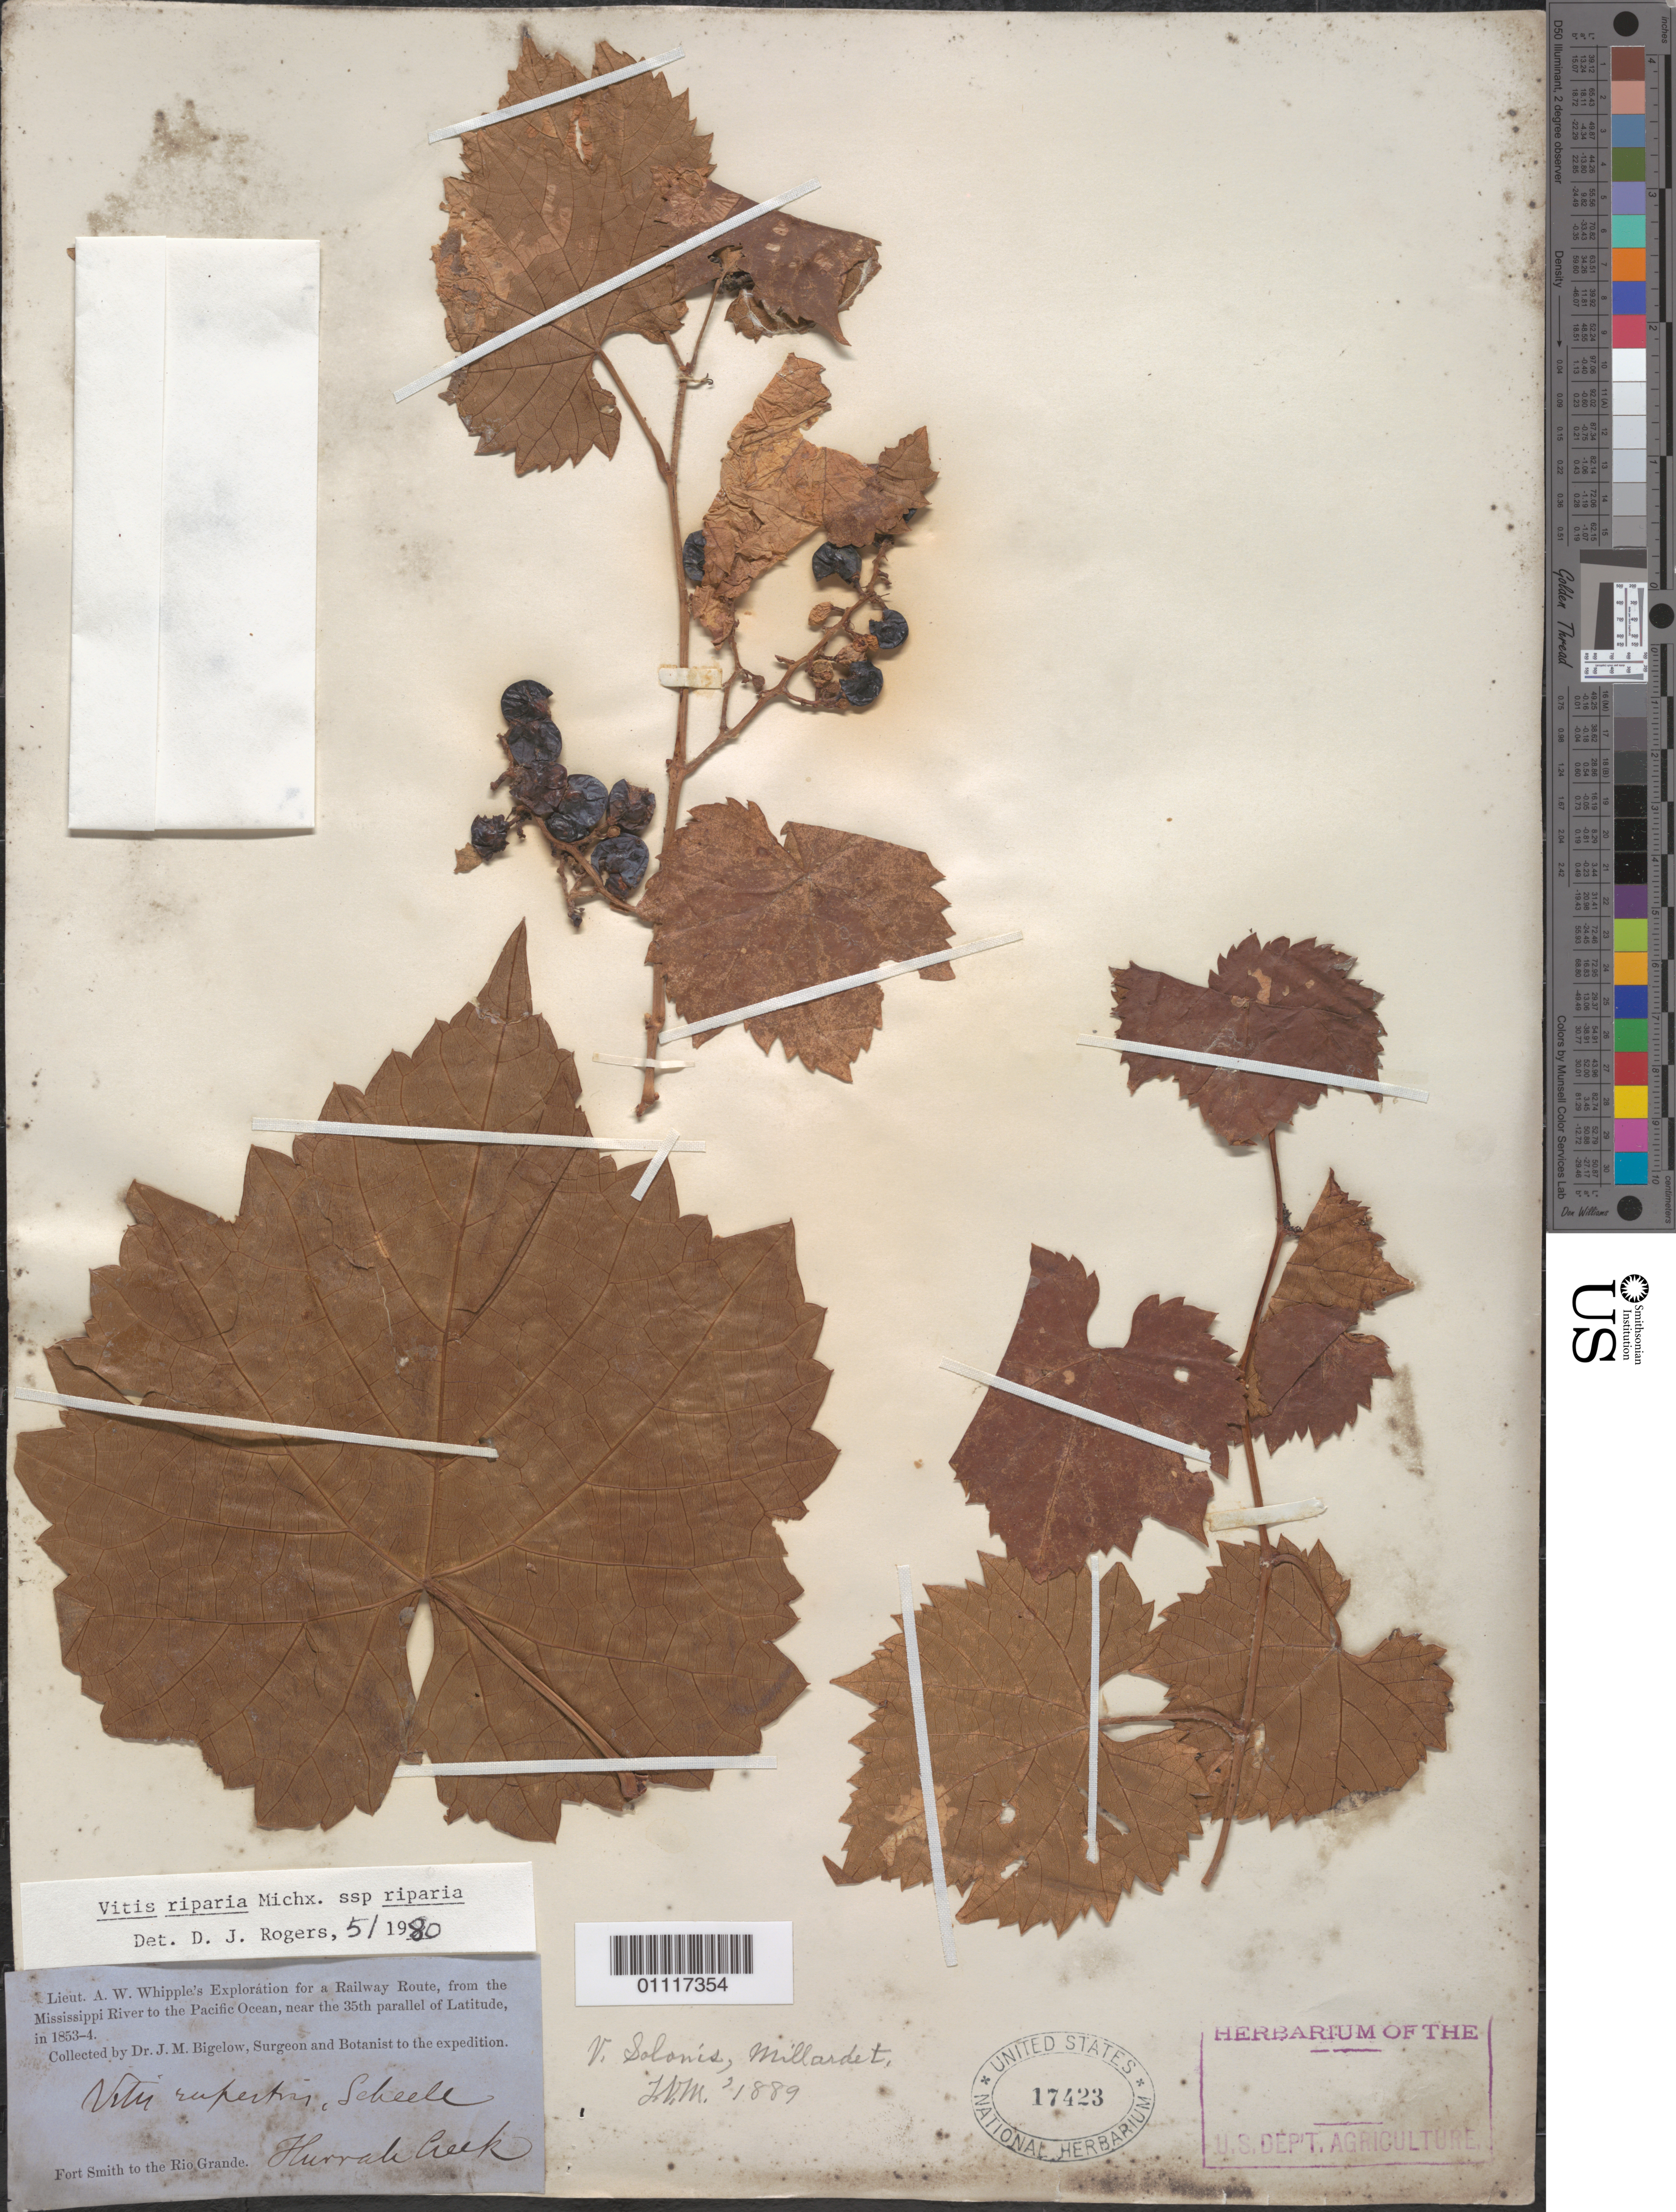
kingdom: Plantae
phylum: Tracheophyta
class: Magnoliopsida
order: Vitales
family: Vitaceae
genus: Vitis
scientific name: Vitis riparia subsp. riparia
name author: Michx.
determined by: Rogers, D. J.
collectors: J. M. Bigelow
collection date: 1853-04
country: United States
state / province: New Mexico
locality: Fort Smith to the Rio Grande, Hurrah Creek.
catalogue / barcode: US 17423